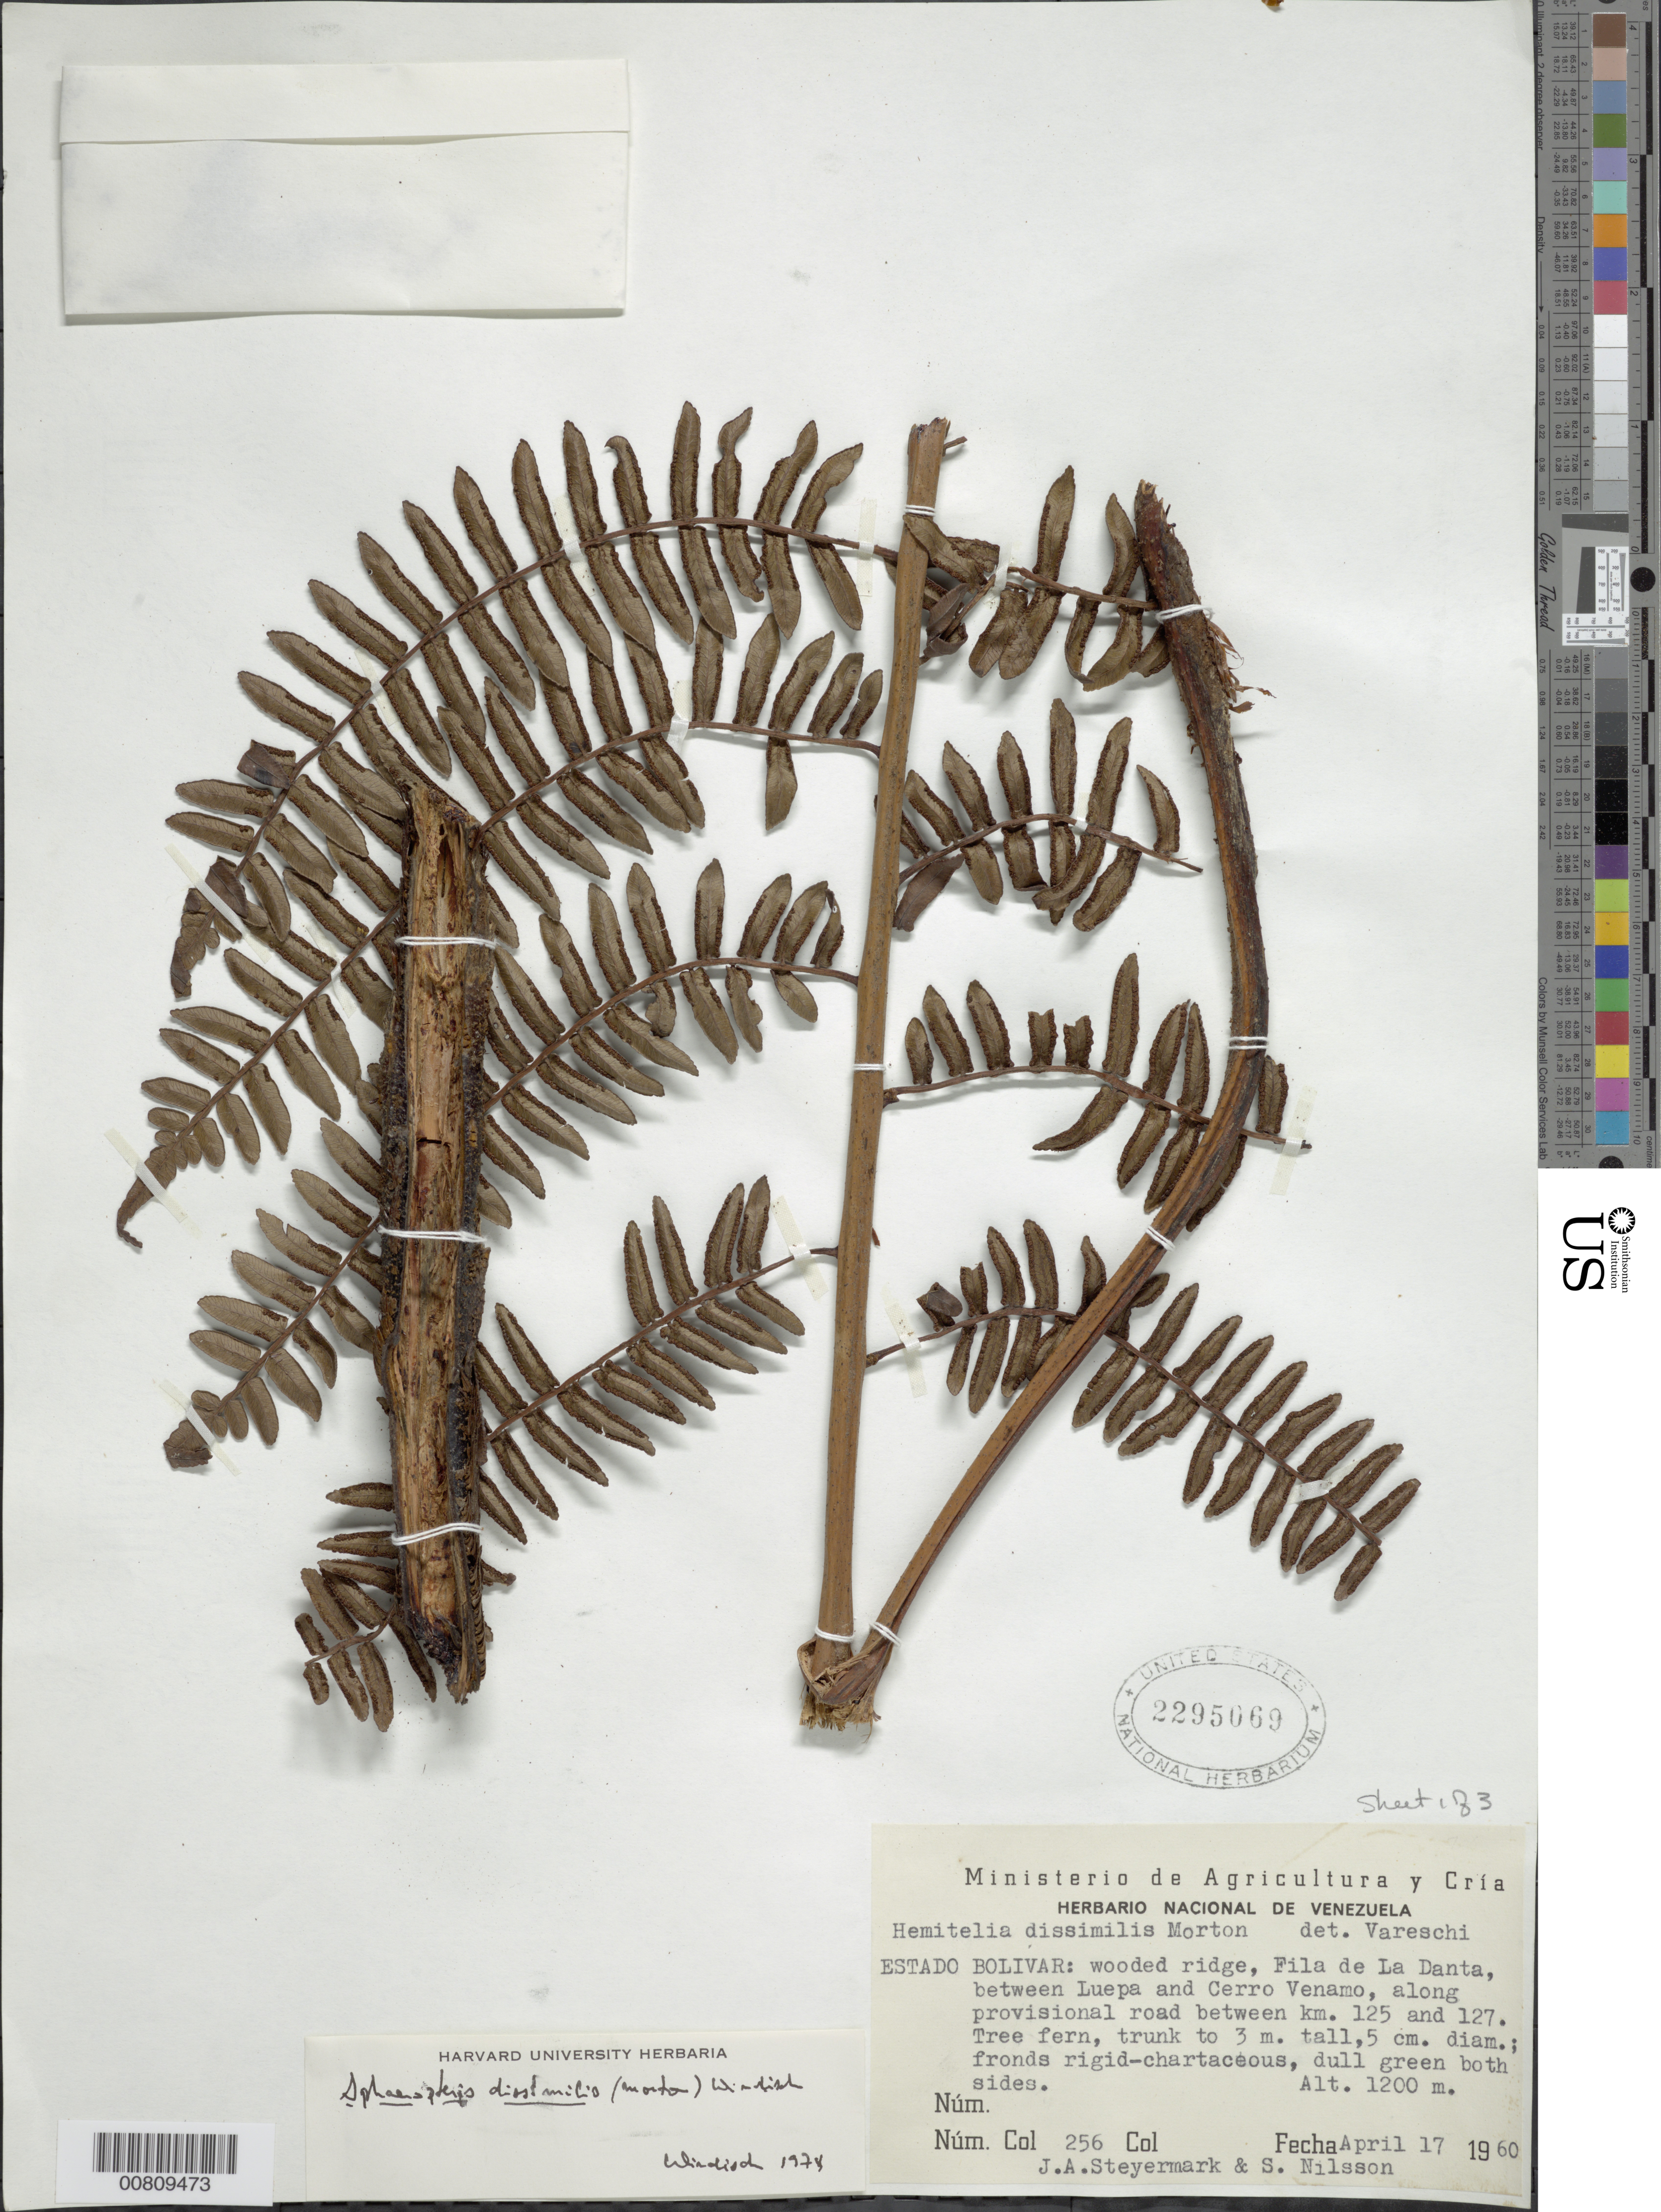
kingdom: Plantae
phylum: Tracheophyta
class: Polypodiopsida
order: Cyatheales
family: Cyatheaceae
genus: Cyathea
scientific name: Cyathea dissimilis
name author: (C.V. Morton) Stolze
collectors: J. Steyermark & S. Nilsson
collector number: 60 256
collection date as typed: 15-Apr-60 to 17-Apr-60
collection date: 1960-04-15/1960-04-17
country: Venezuela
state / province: Bolívar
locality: Fila La Danta, following the provisional carretera between campamento 125 and km 127, between Luepa and cerro Venamo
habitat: Wooded ridge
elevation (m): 1200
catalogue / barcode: US 2295069